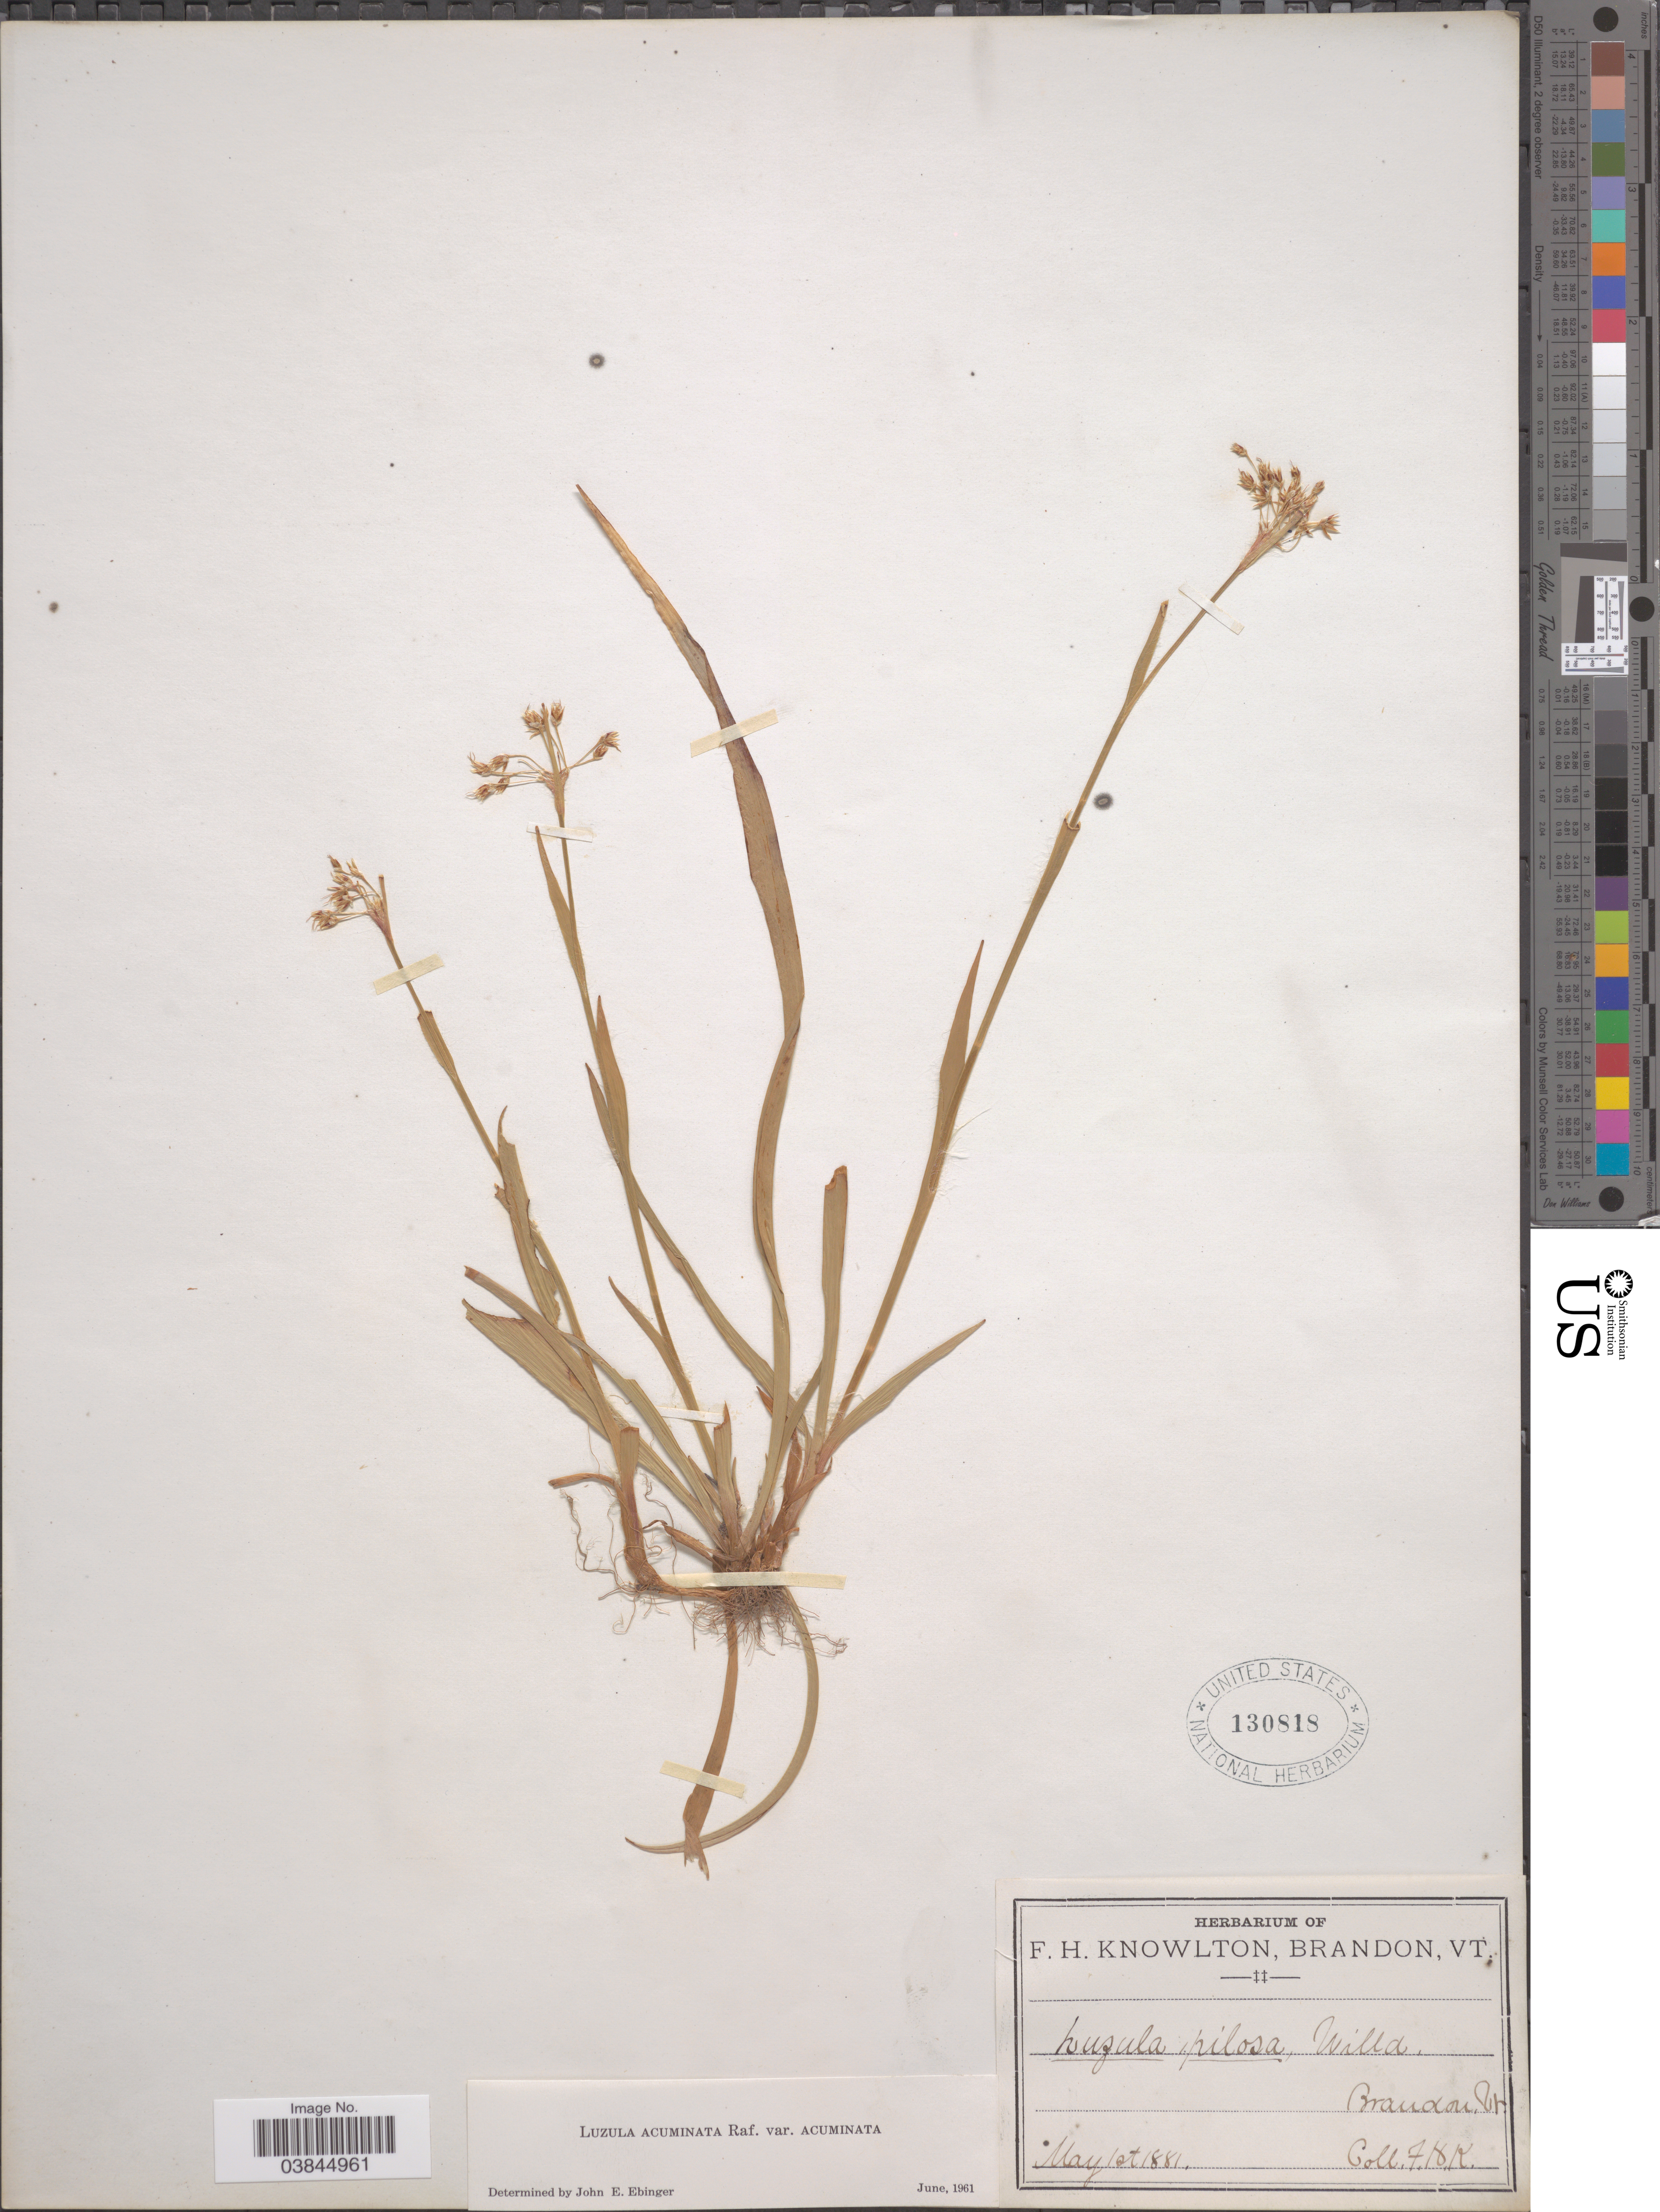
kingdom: Plantae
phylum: Tracheophyta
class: Liliopsida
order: Poales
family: Juncaceae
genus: Luzula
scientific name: Luzula acuminata var. acuminata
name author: Raf.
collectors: F. H. Knowlton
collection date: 1881-05-01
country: United States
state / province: Vermont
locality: Brandon.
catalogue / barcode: US 130818